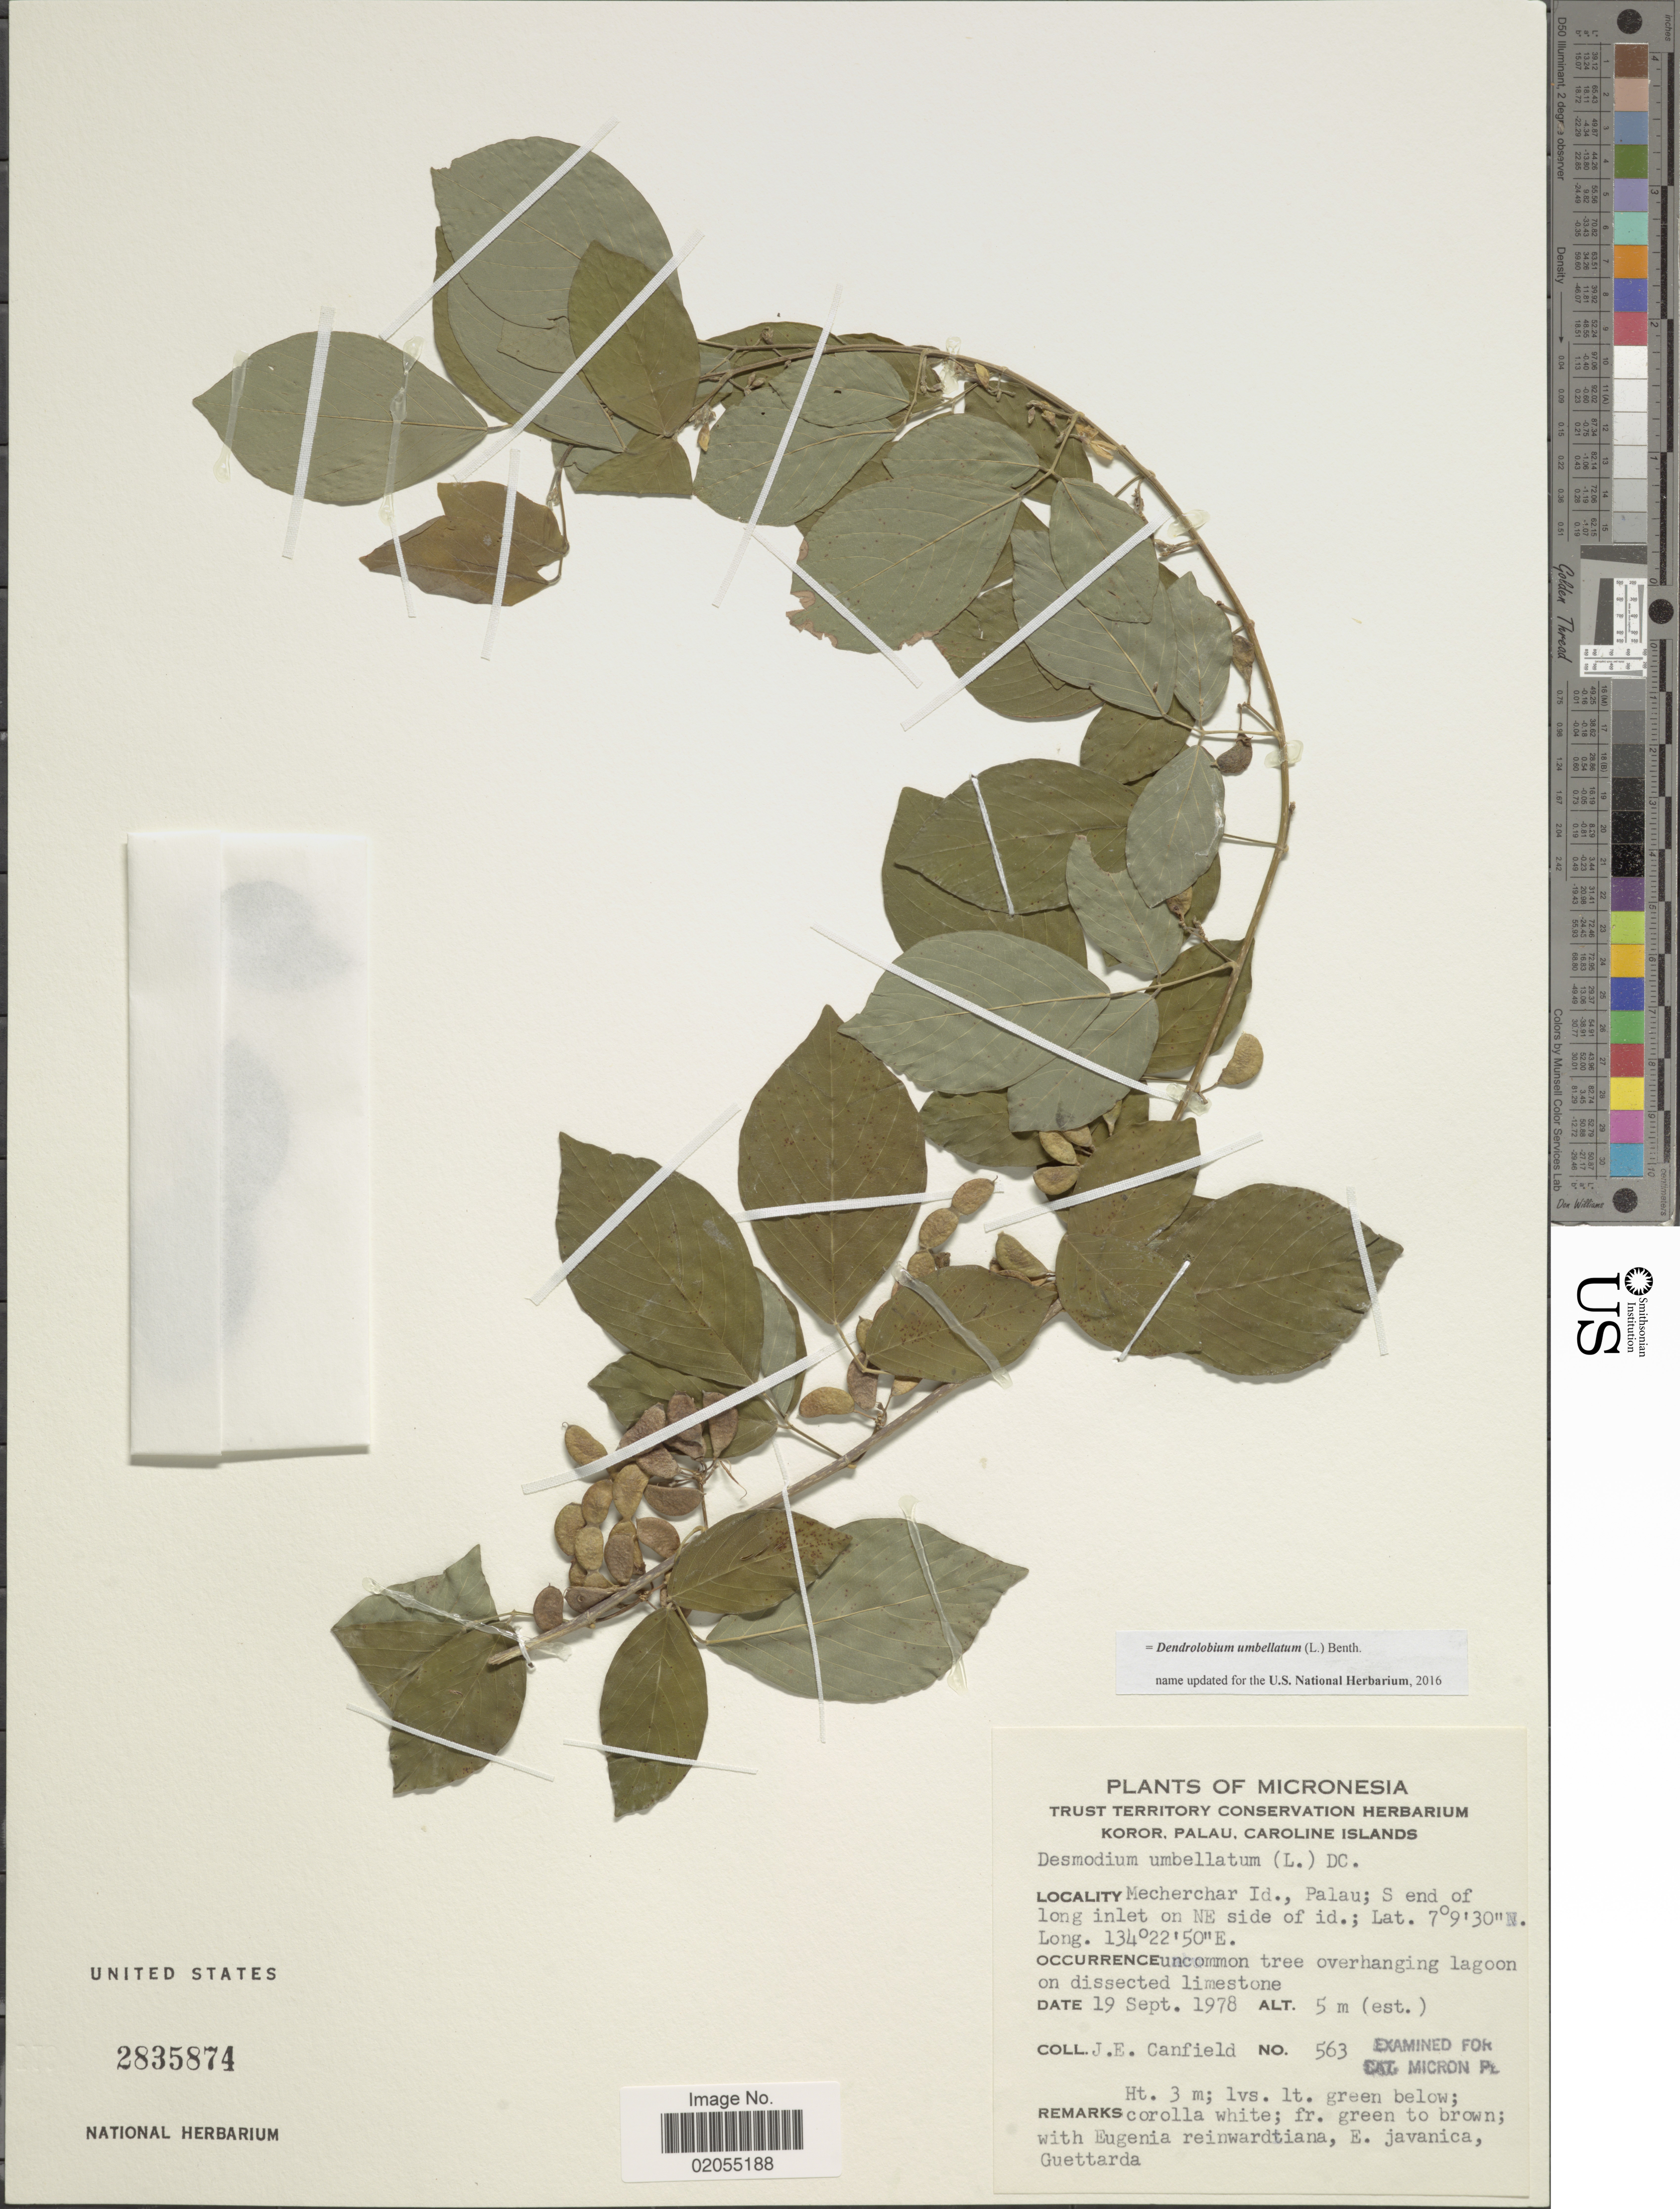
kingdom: Plantae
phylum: Tracheophyta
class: Magnoliopsida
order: Fabales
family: Fabaceae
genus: Dendrolobium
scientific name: Dendrolobium umbellatum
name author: (L.) Benth.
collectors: J. E. Canfield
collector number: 563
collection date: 1978-09-19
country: Micronesia, Federated States of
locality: Micronesia, Mecherchar Id., Palau, S end of long inlet on NE side of id.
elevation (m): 5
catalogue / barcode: US 2835874